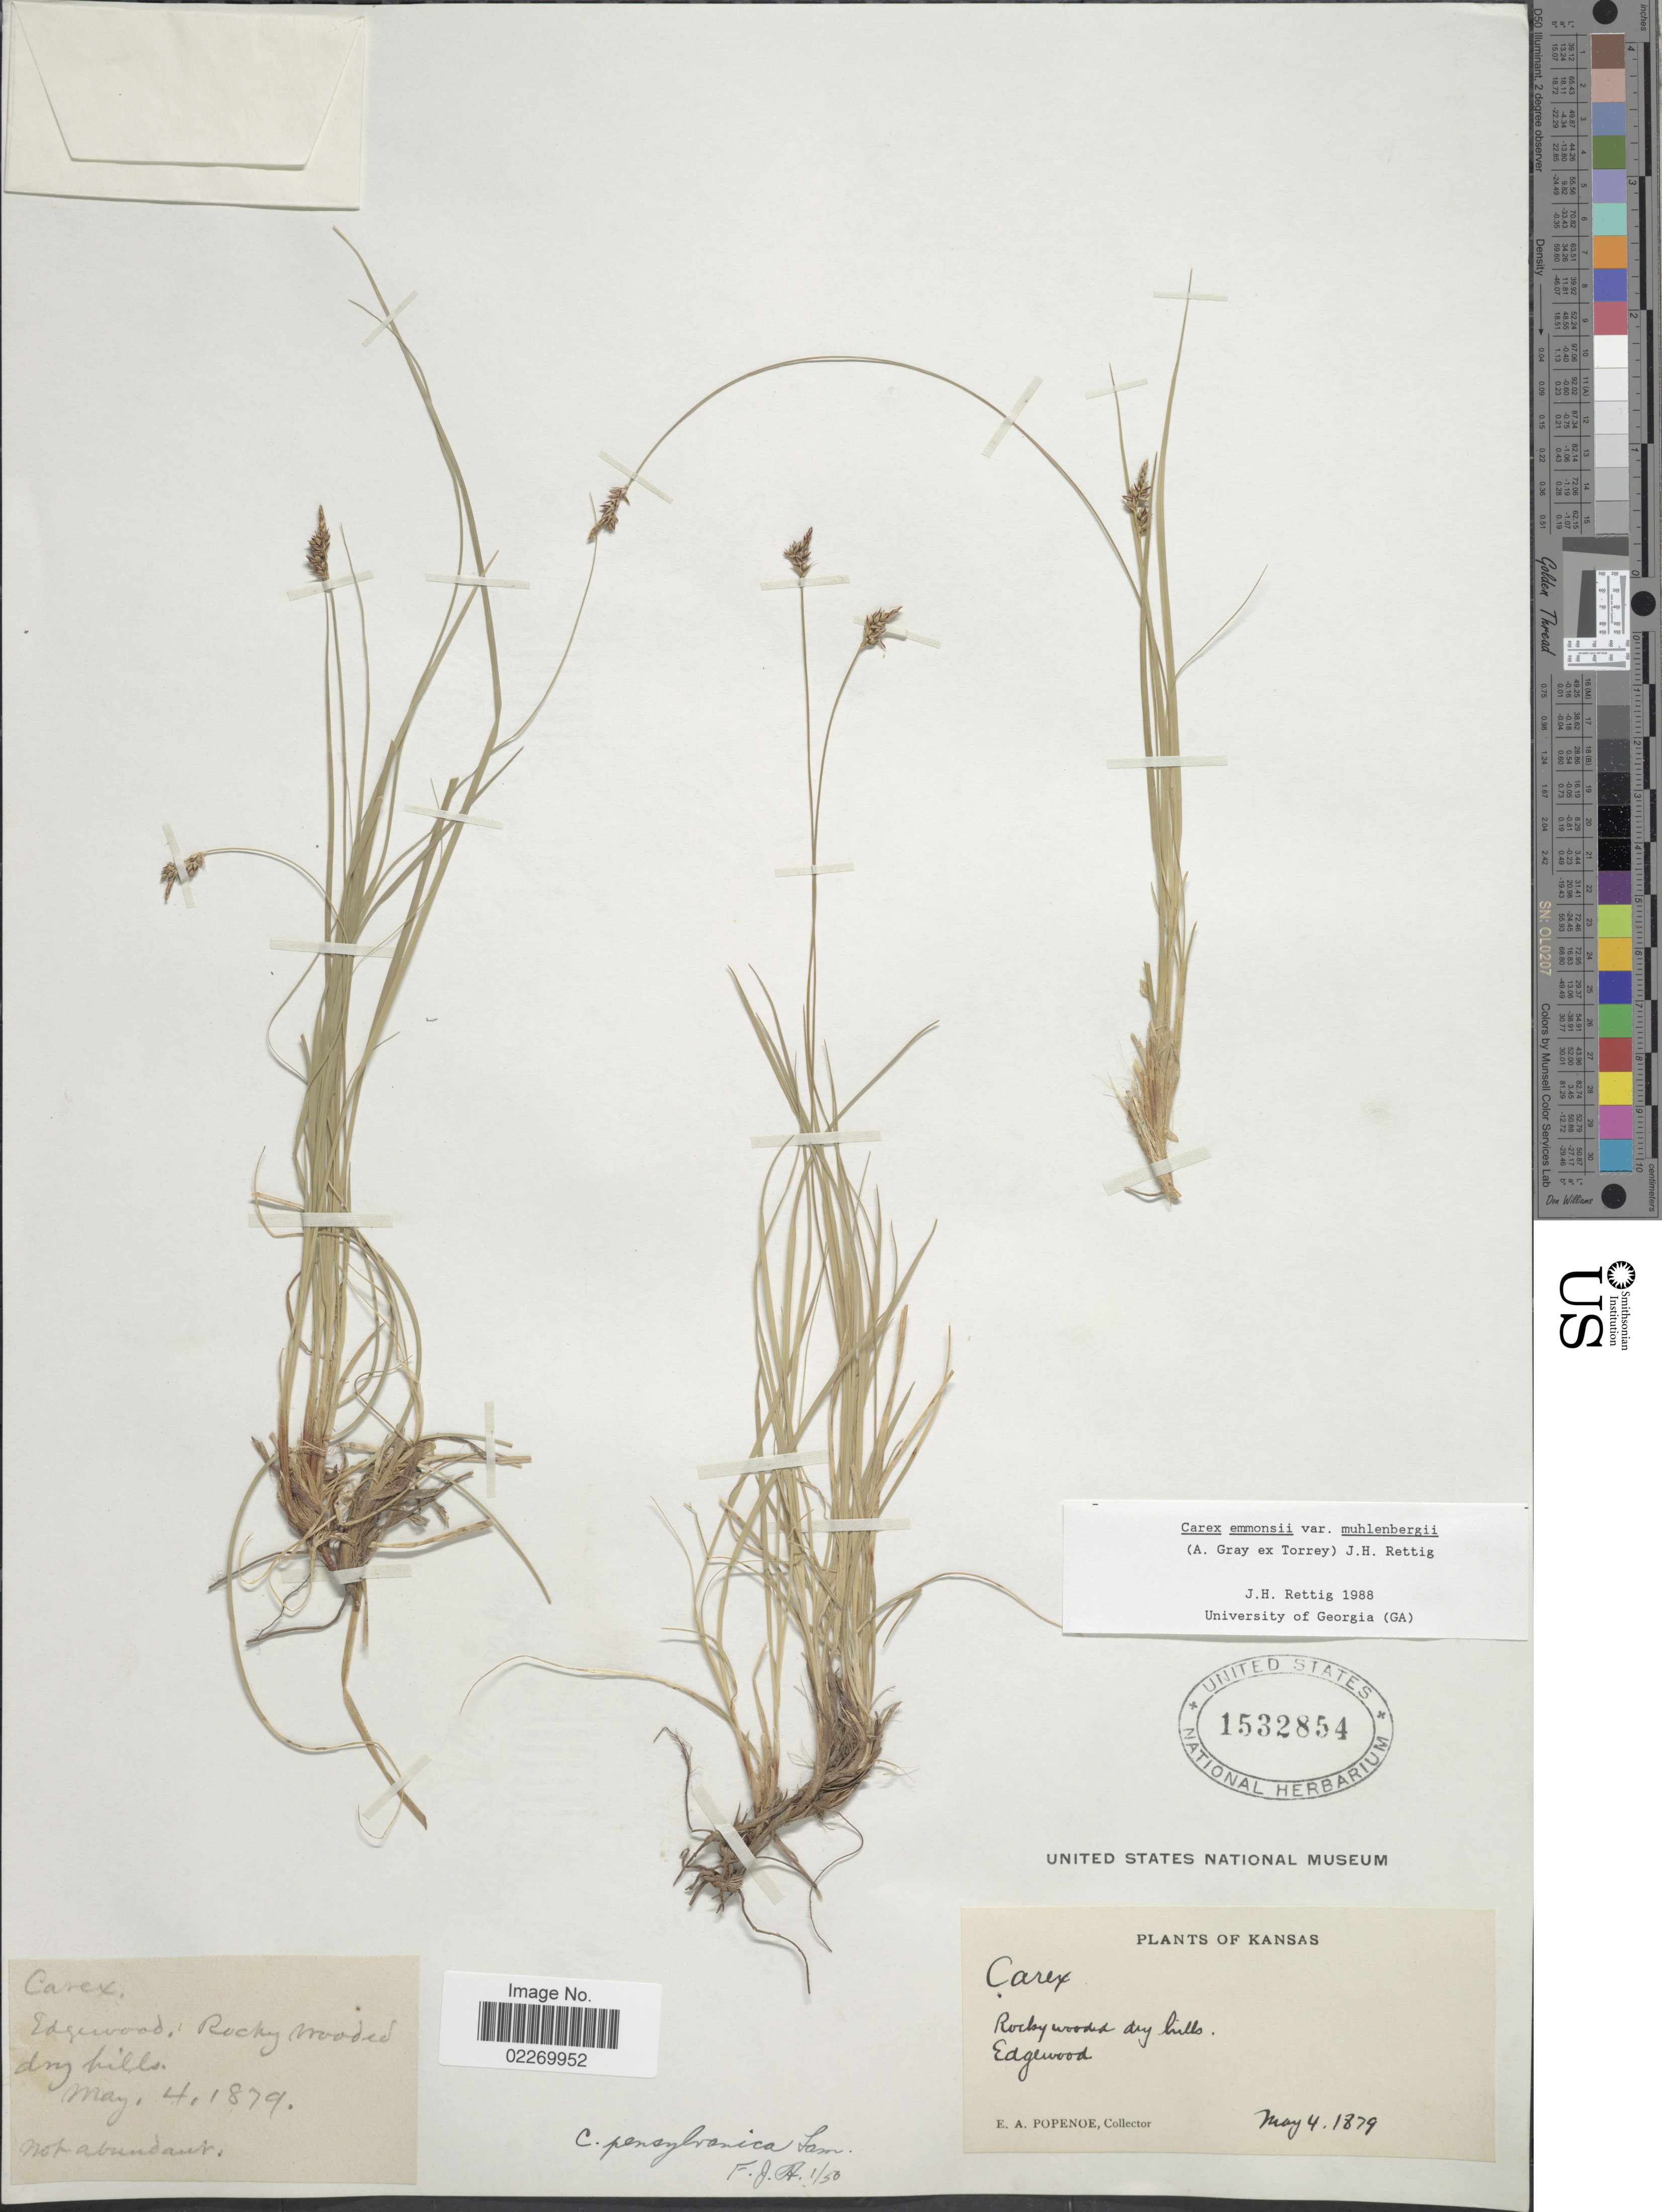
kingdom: Plantae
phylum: Tracheophyta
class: Liliopsida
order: Poales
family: Cyperaceae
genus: Carex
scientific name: Carex albicans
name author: Willd. ex Spreng.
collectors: E. A. Popenoe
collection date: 1879-05-04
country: United States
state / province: Kansas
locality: Rocky wooded dry hills, Edgewood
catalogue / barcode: US 1532854